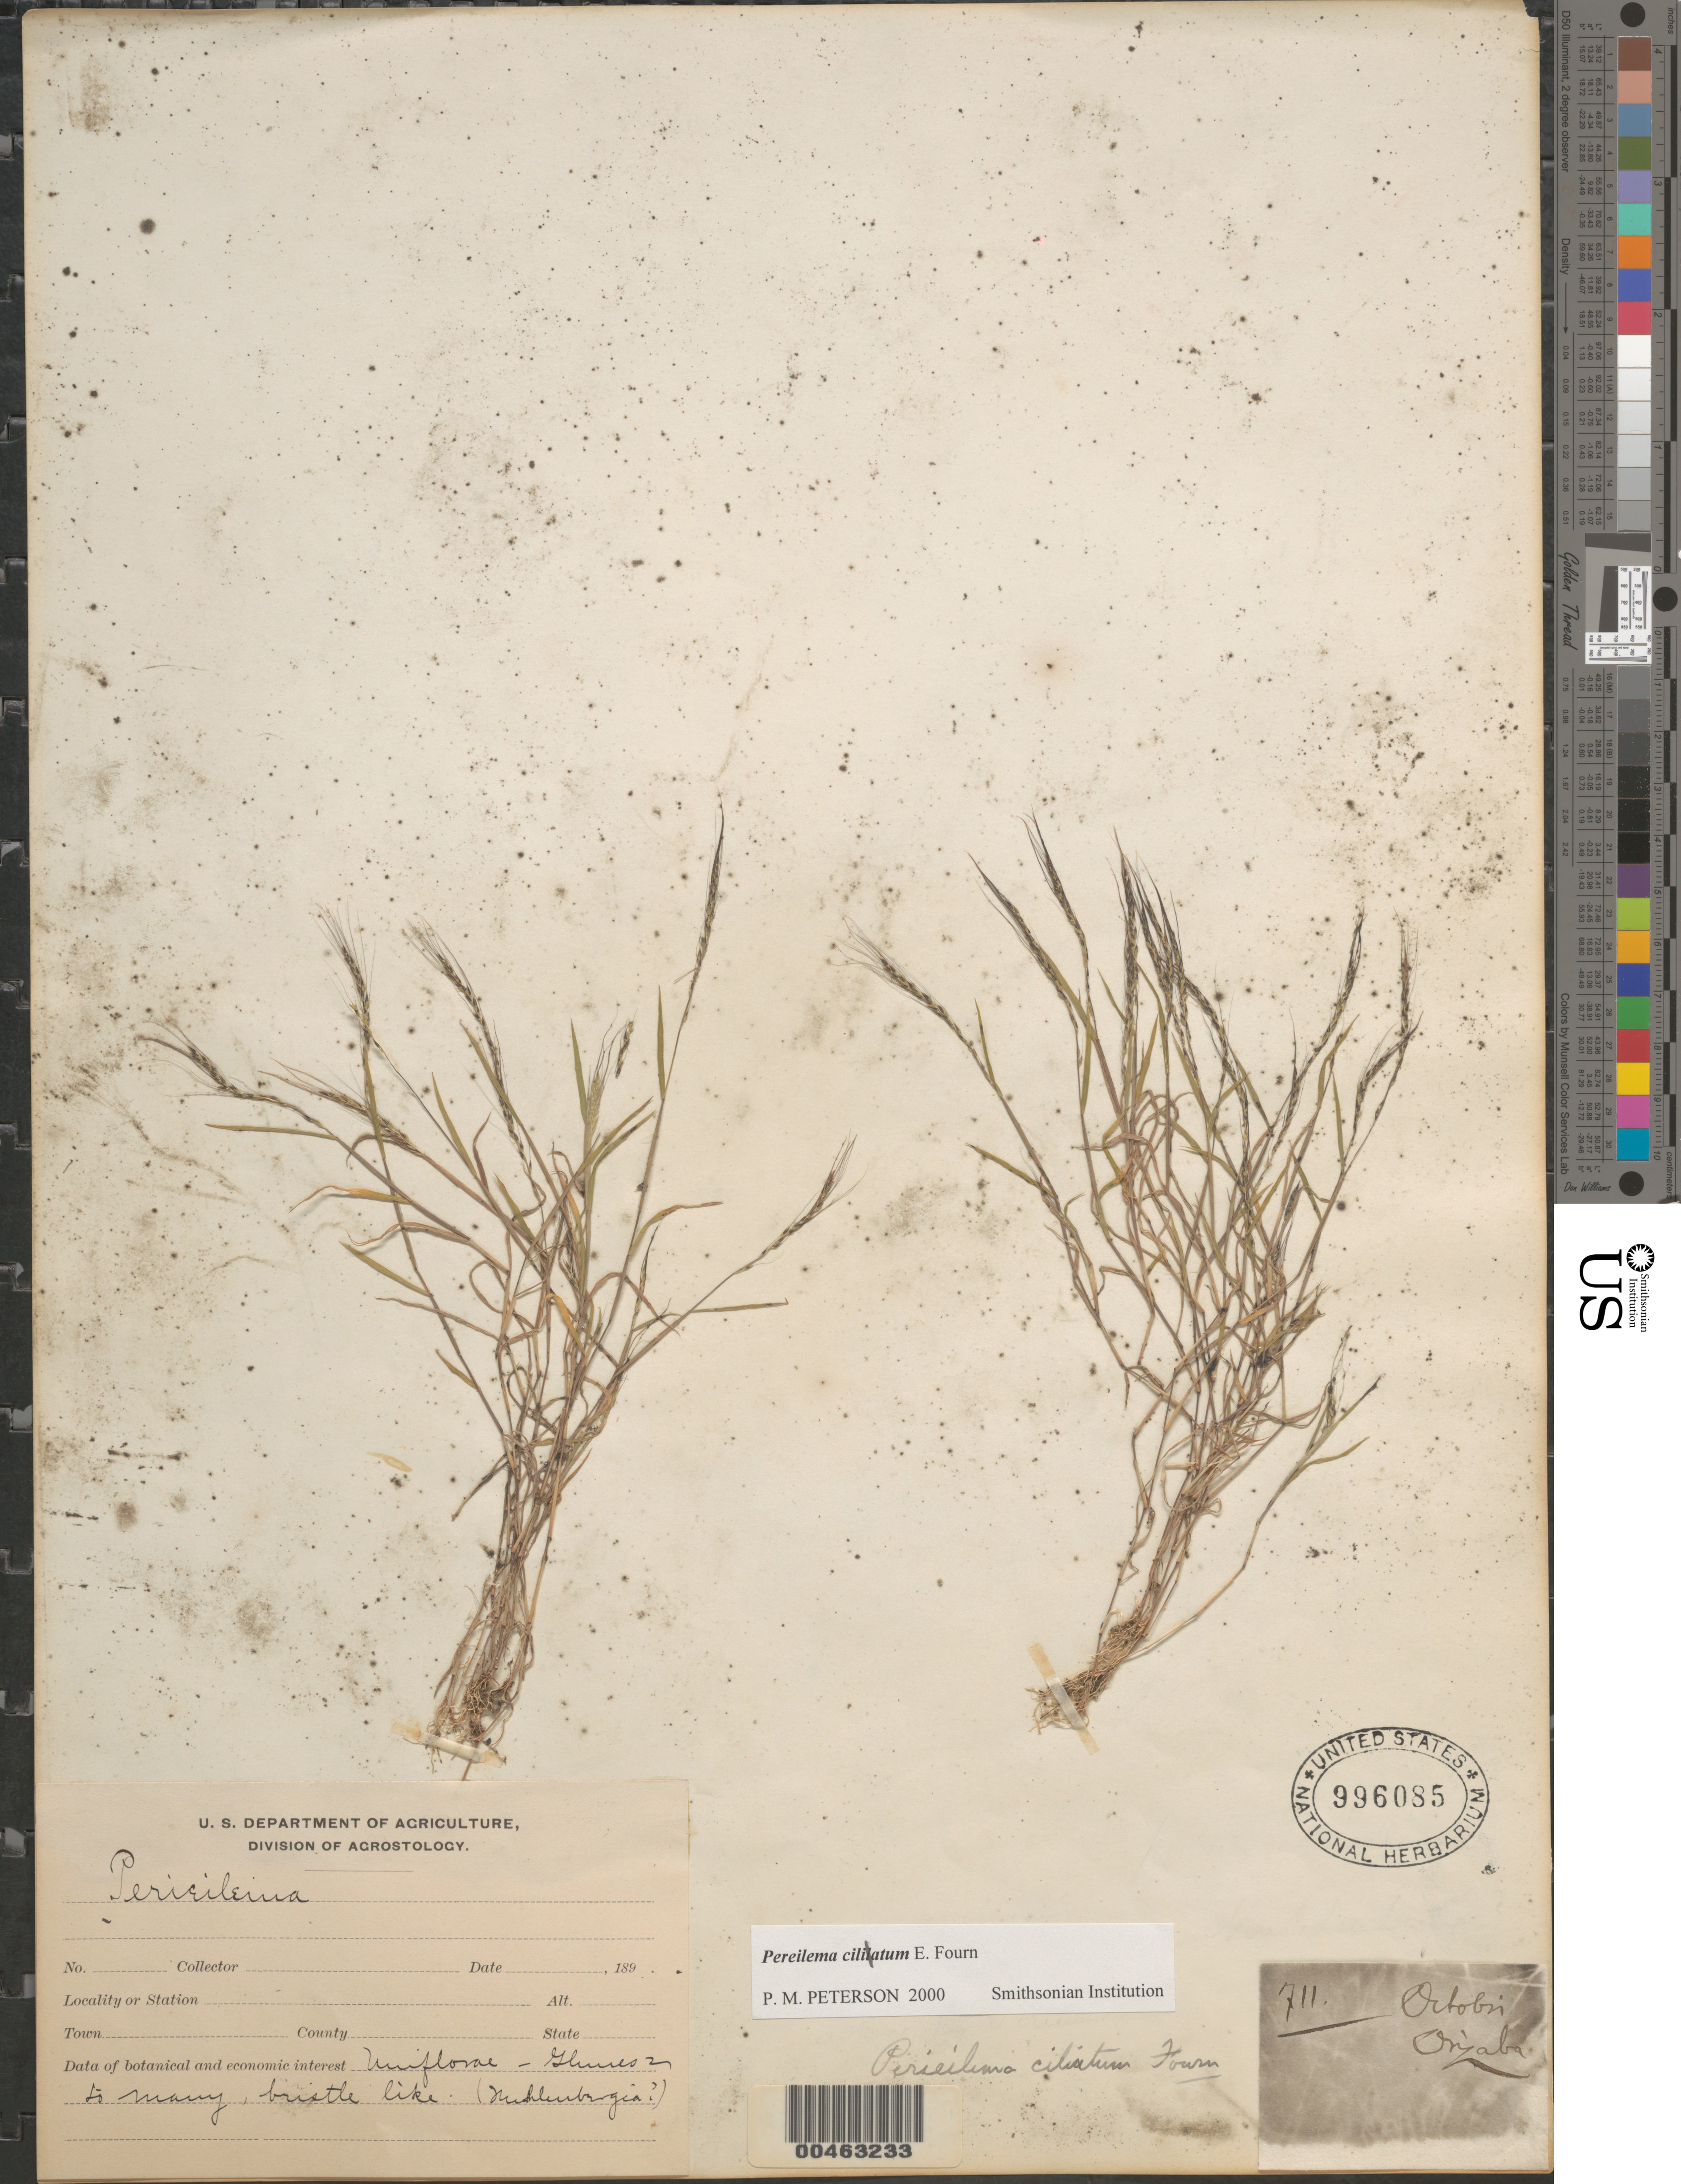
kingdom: Plantae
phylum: Tracheophyta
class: Liliopsida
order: Poales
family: Poaceae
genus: Pereilema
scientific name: Pereilema ciliatum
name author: E. Fourn.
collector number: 711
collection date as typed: Oct 189?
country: Mexico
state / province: Veracruz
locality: Orizaba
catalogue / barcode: US 996085